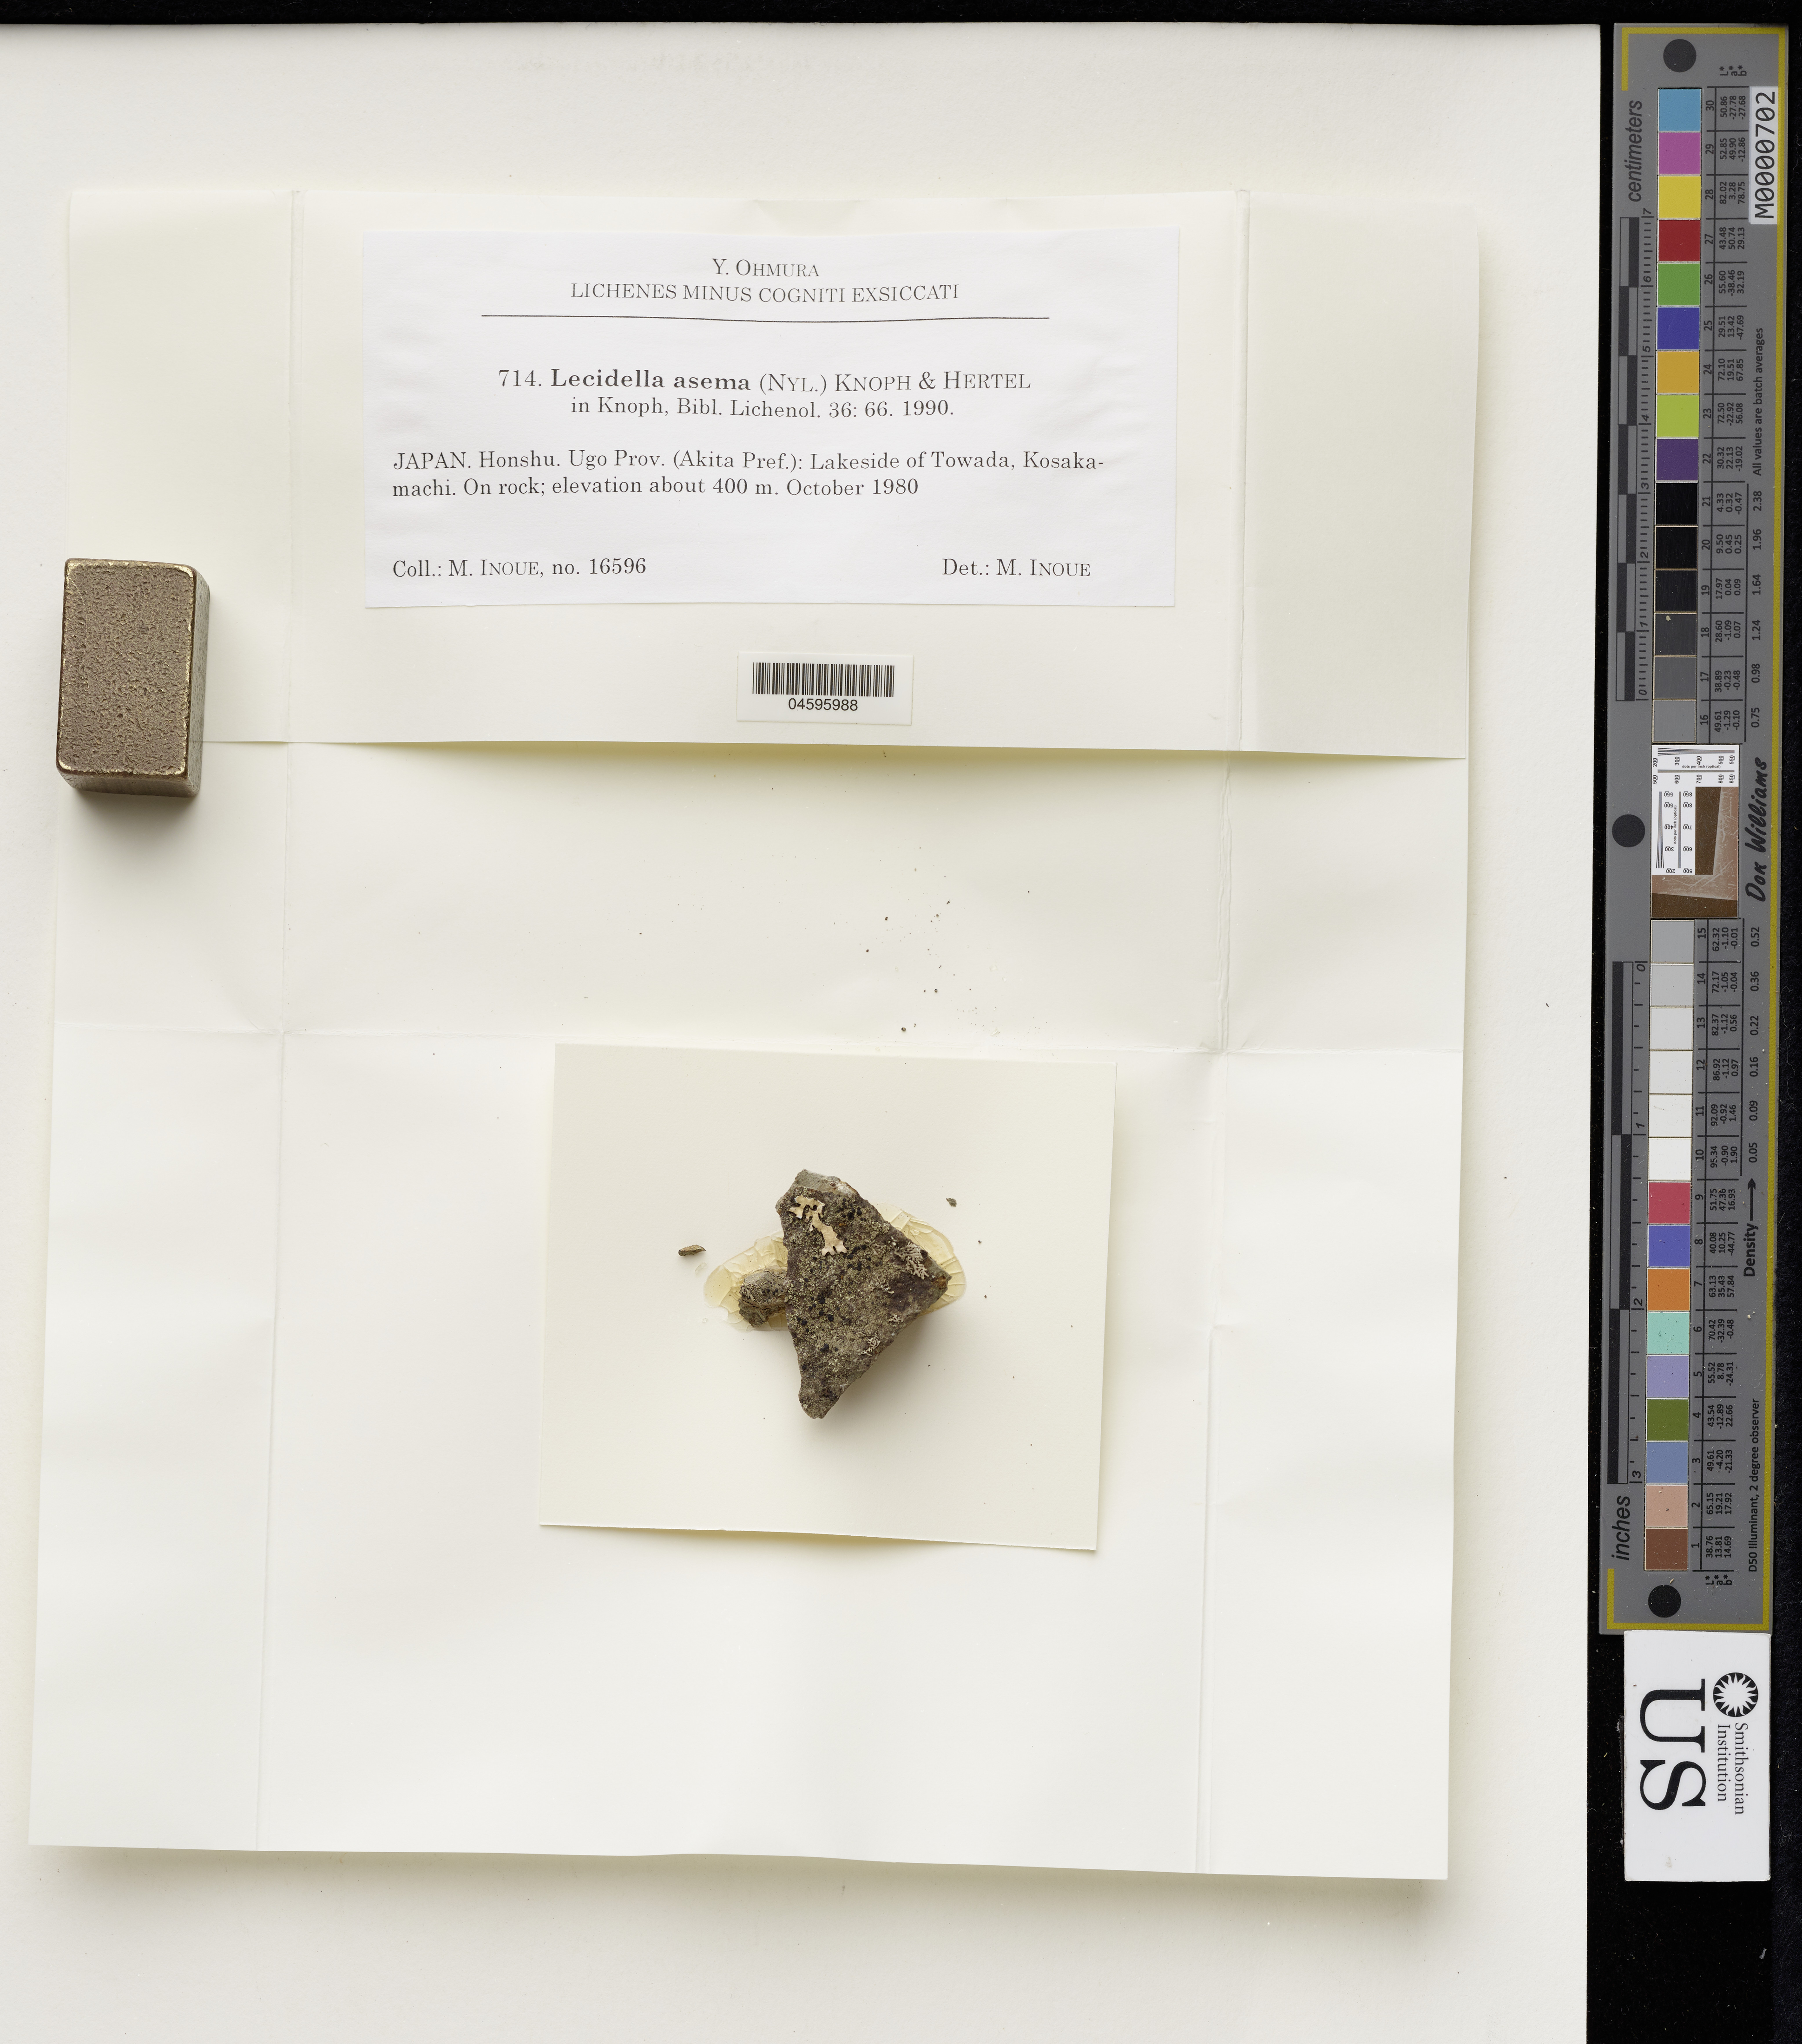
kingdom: Fungi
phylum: Ascomycota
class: Lecanoromycetes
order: Lecanorales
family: Lecanoraceae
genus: Lecidella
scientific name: Lecidella asema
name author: (Nyl.) Knoph & Hertel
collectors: M. Inoue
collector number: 16596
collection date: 1980-10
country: Japan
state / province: Akita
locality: Honshu. Ugo Prov. (Akita Pref.): Lakeside of Towada, Kosaka-machi.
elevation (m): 400